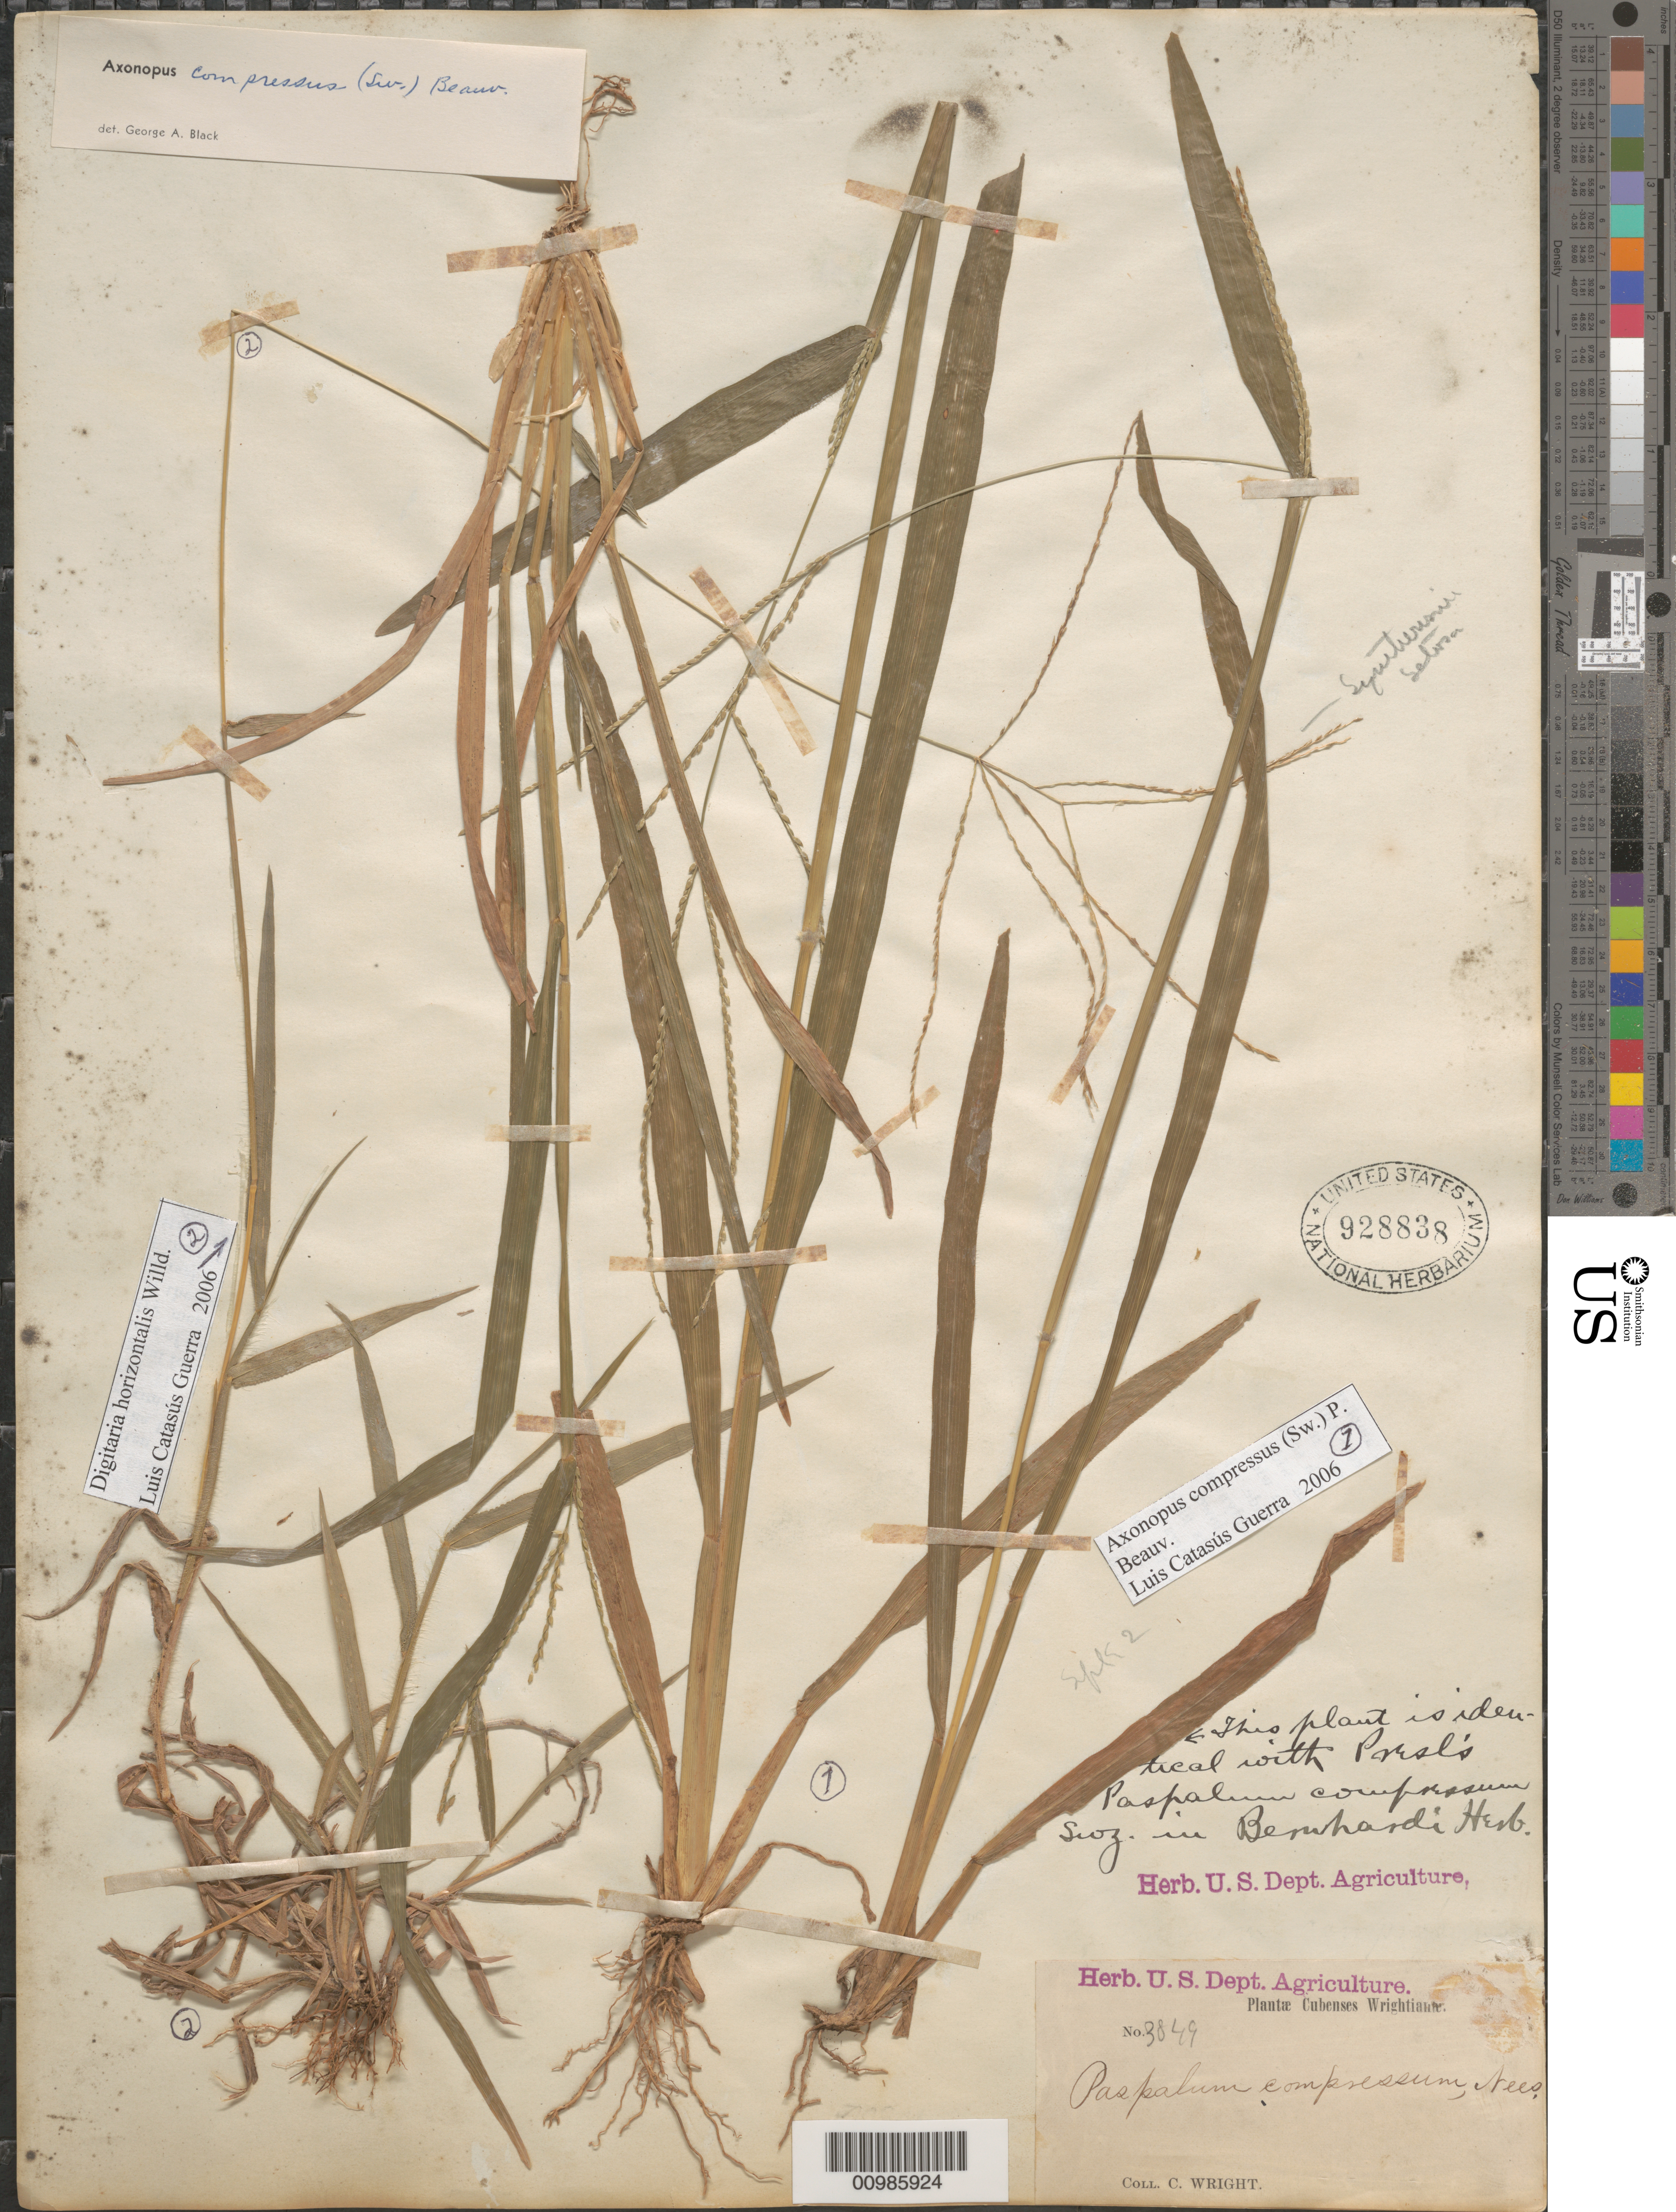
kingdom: Plantae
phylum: Tracheophyta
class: Liliopsida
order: Poales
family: Poaceae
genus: Axonopus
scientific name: Axonopus compressus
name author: (Sw.) P. Beauv.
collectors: C. Wright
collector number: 3849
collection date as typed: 1800 to 1899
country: Cuba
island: Cuba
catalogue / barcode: US 928838